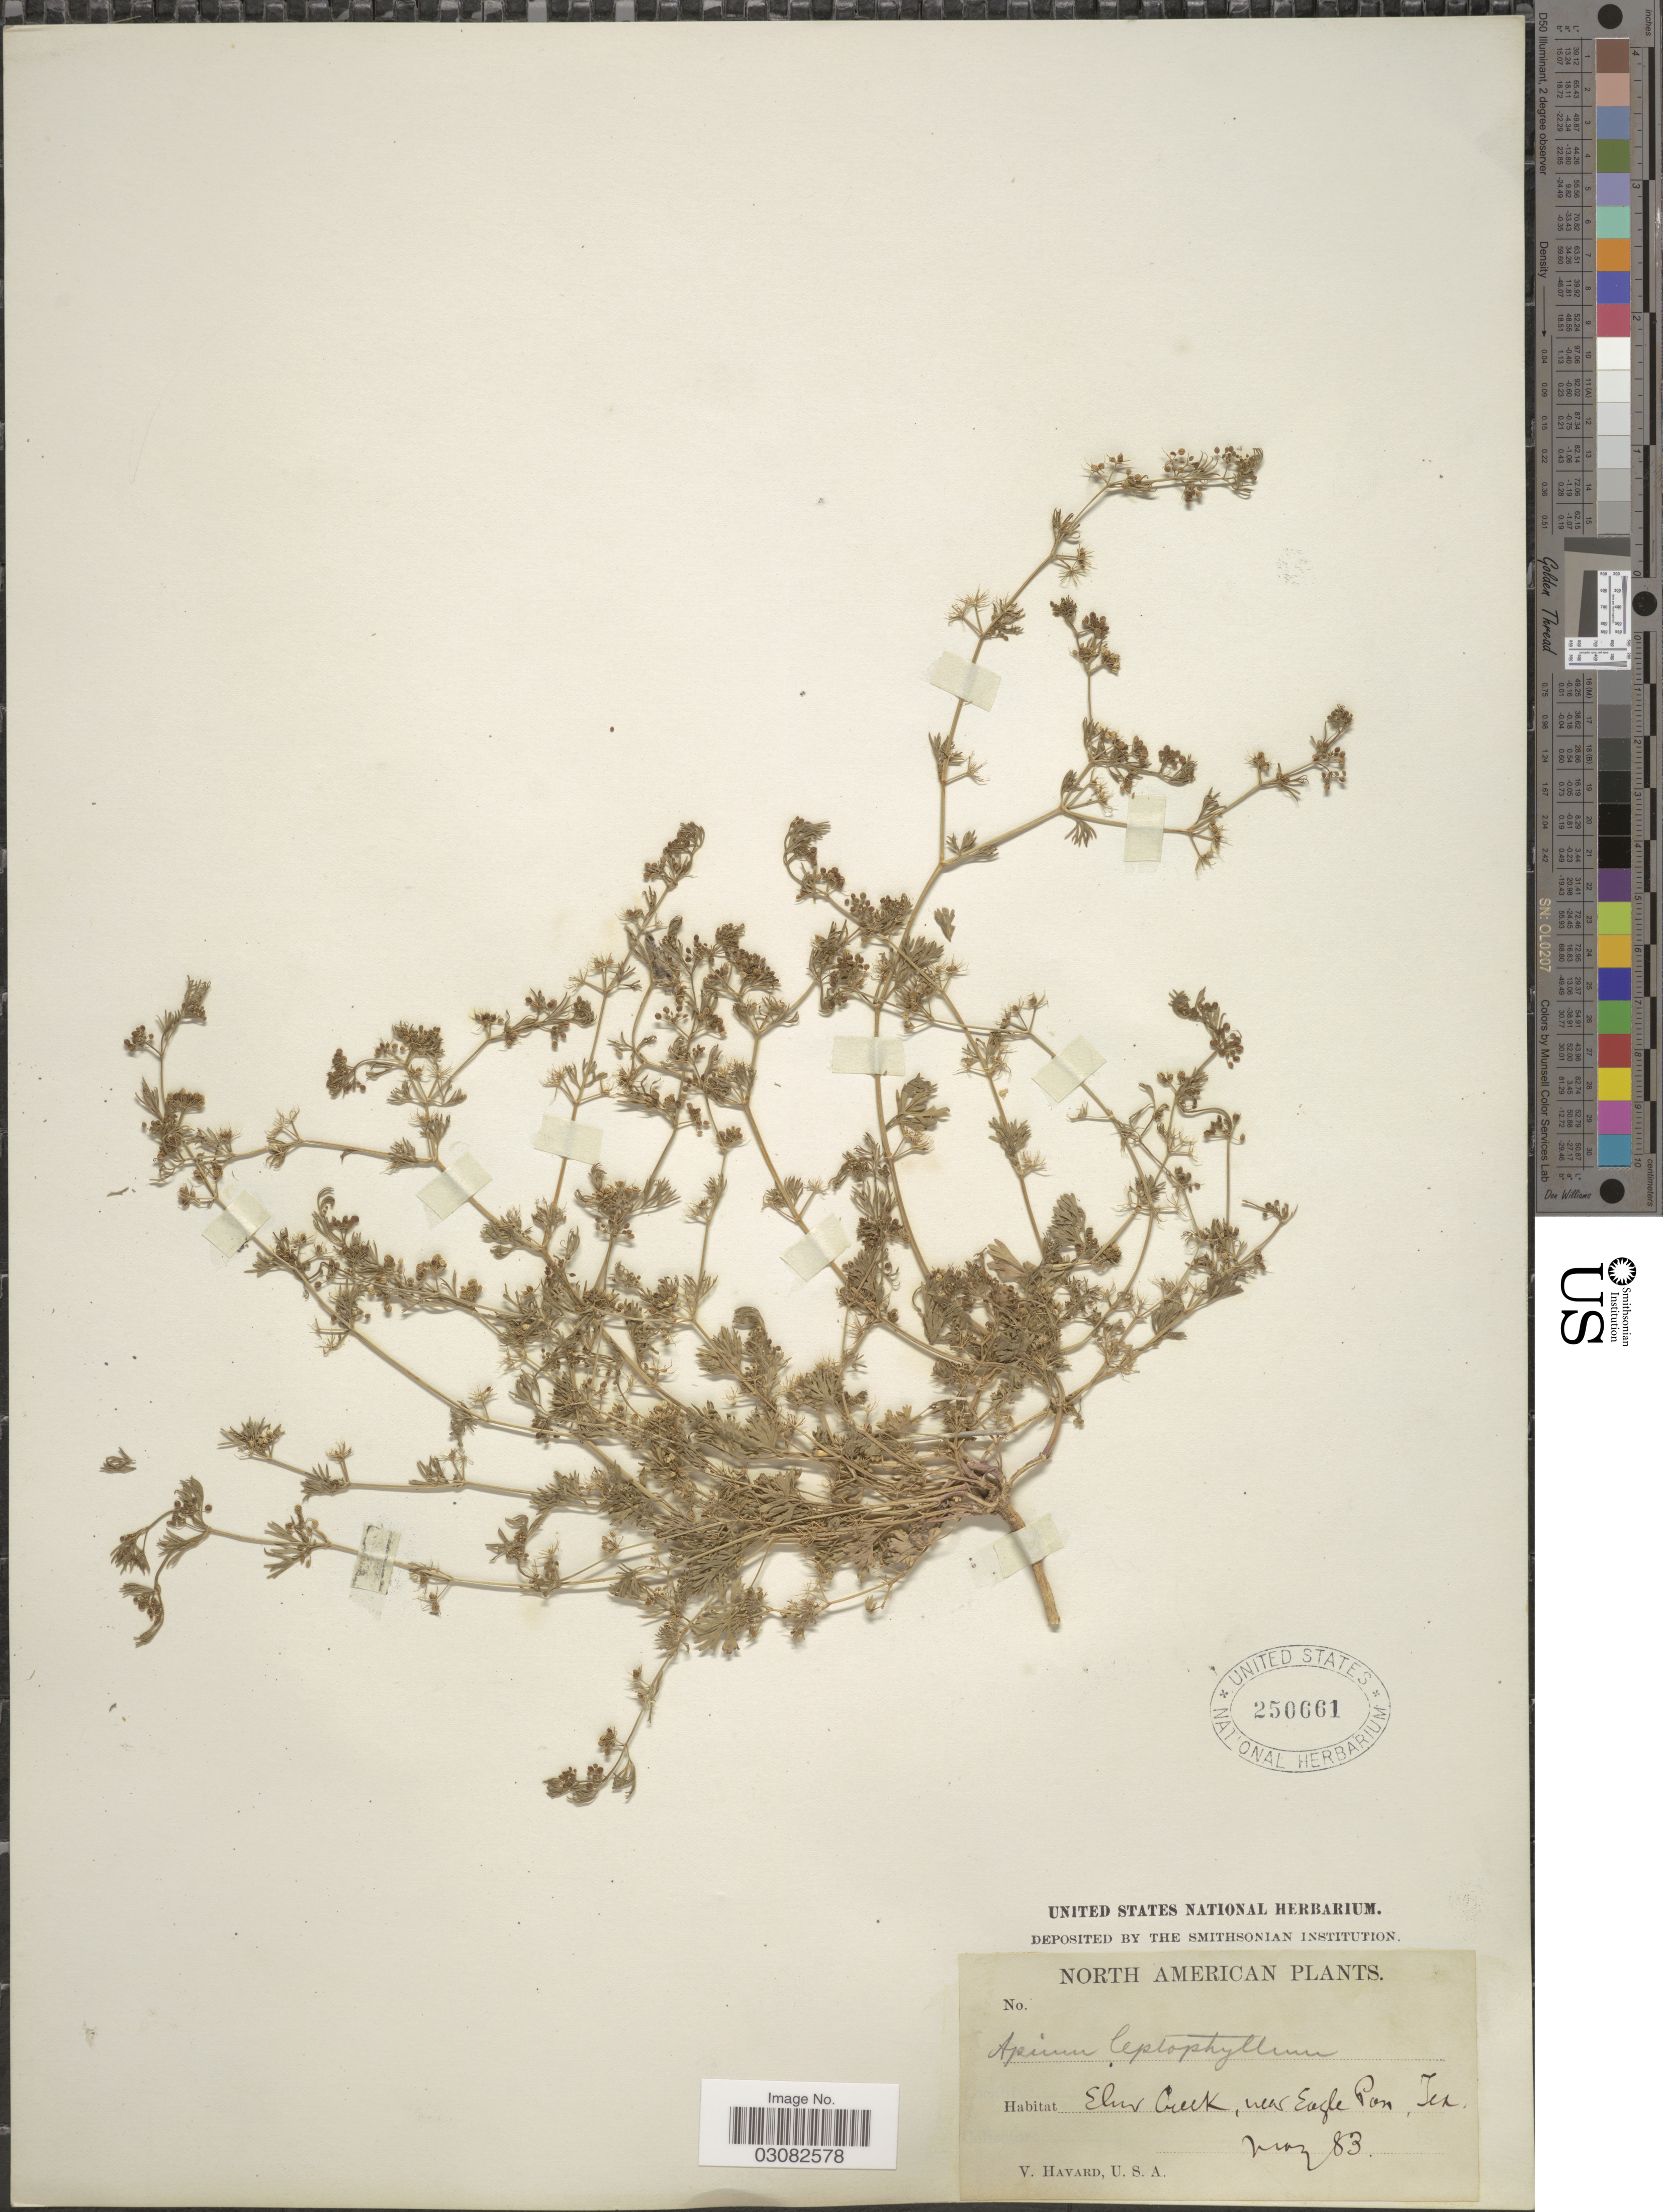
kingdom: Plantae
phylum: Tracheophyta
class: Magnoliopsida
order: Apiales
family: Apiaceae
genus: Apium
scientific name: Apium ammi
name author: (Jacq.) Urb.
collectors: V. Havard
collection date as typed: Transcribed d/m/y: /5/83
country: United States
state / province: Texas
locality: North American. Elm Creek, near Eagle Pon, Tex.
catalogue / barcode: US 250661